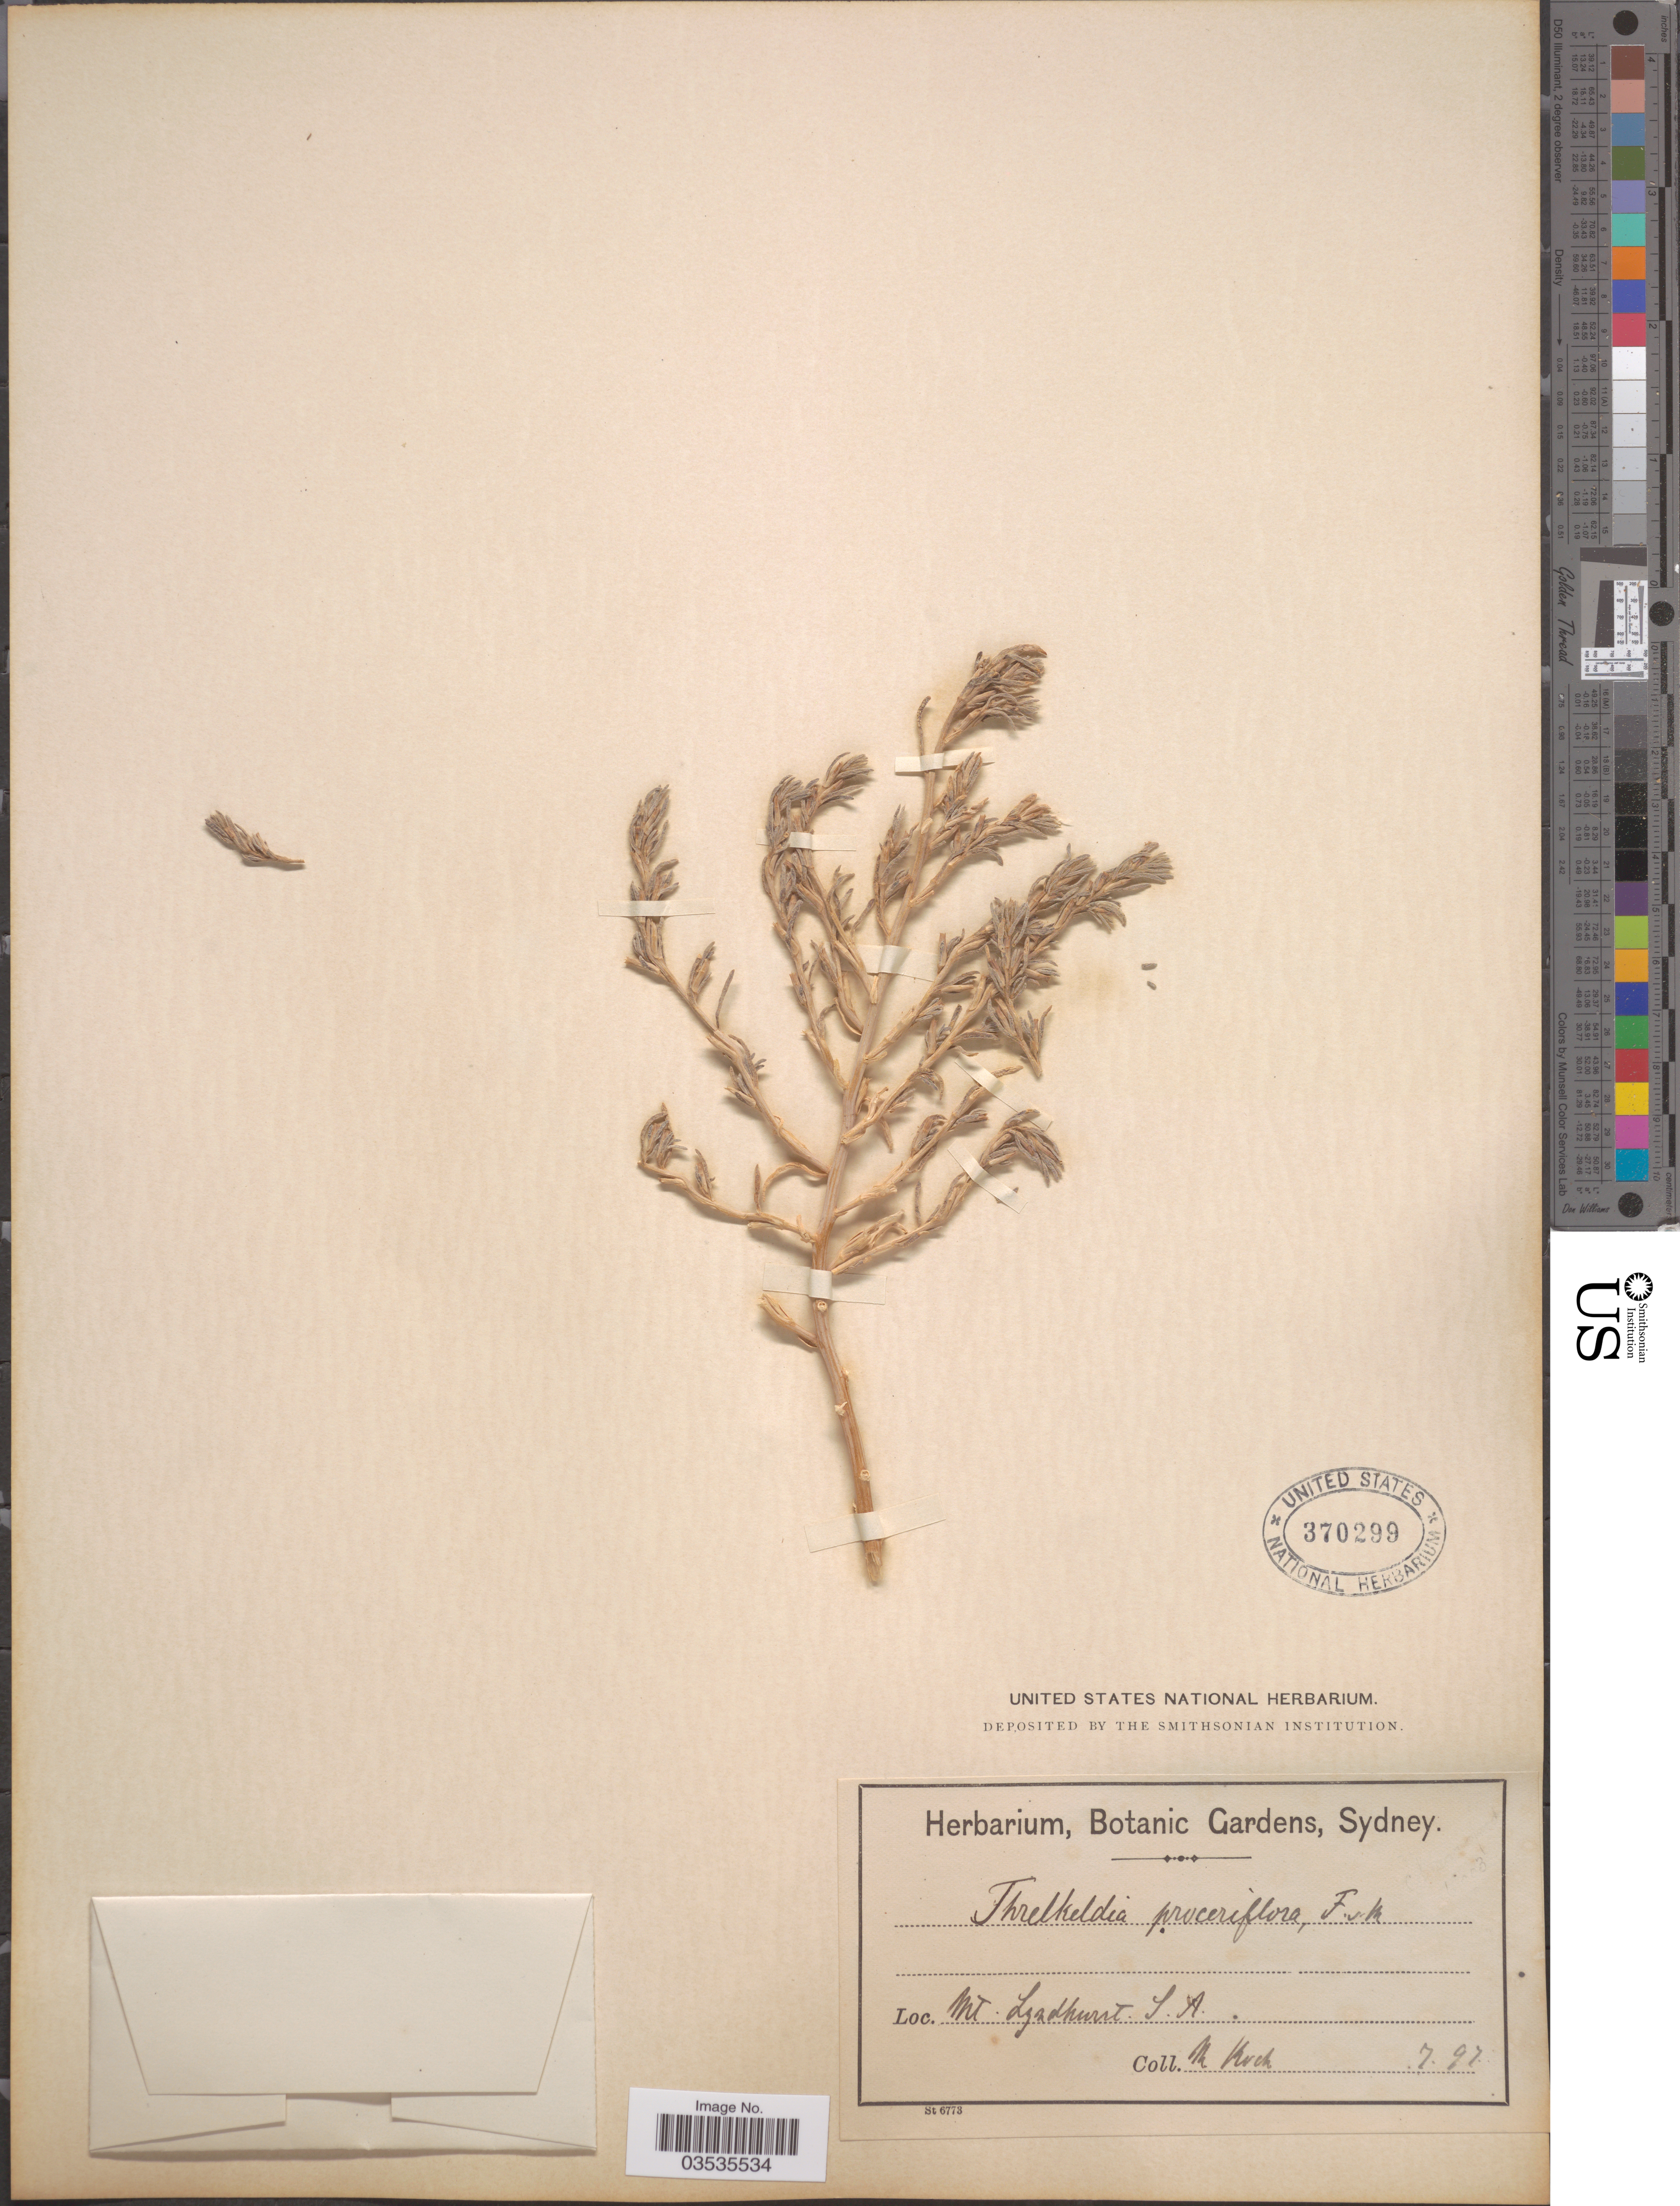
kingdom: Plantae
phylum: Tracheophyta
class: Magnoliopsida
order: Caryophyllales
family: Amaranthaceae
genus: Threlkeldia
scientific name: Threlkeldia proceriflora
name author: F. Muell.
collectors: M. Koch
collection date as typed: Transcribed d/m/y: /7/97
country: Australia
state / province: South Australia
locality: Mt. Lyndhurst.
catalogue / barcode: US 370299